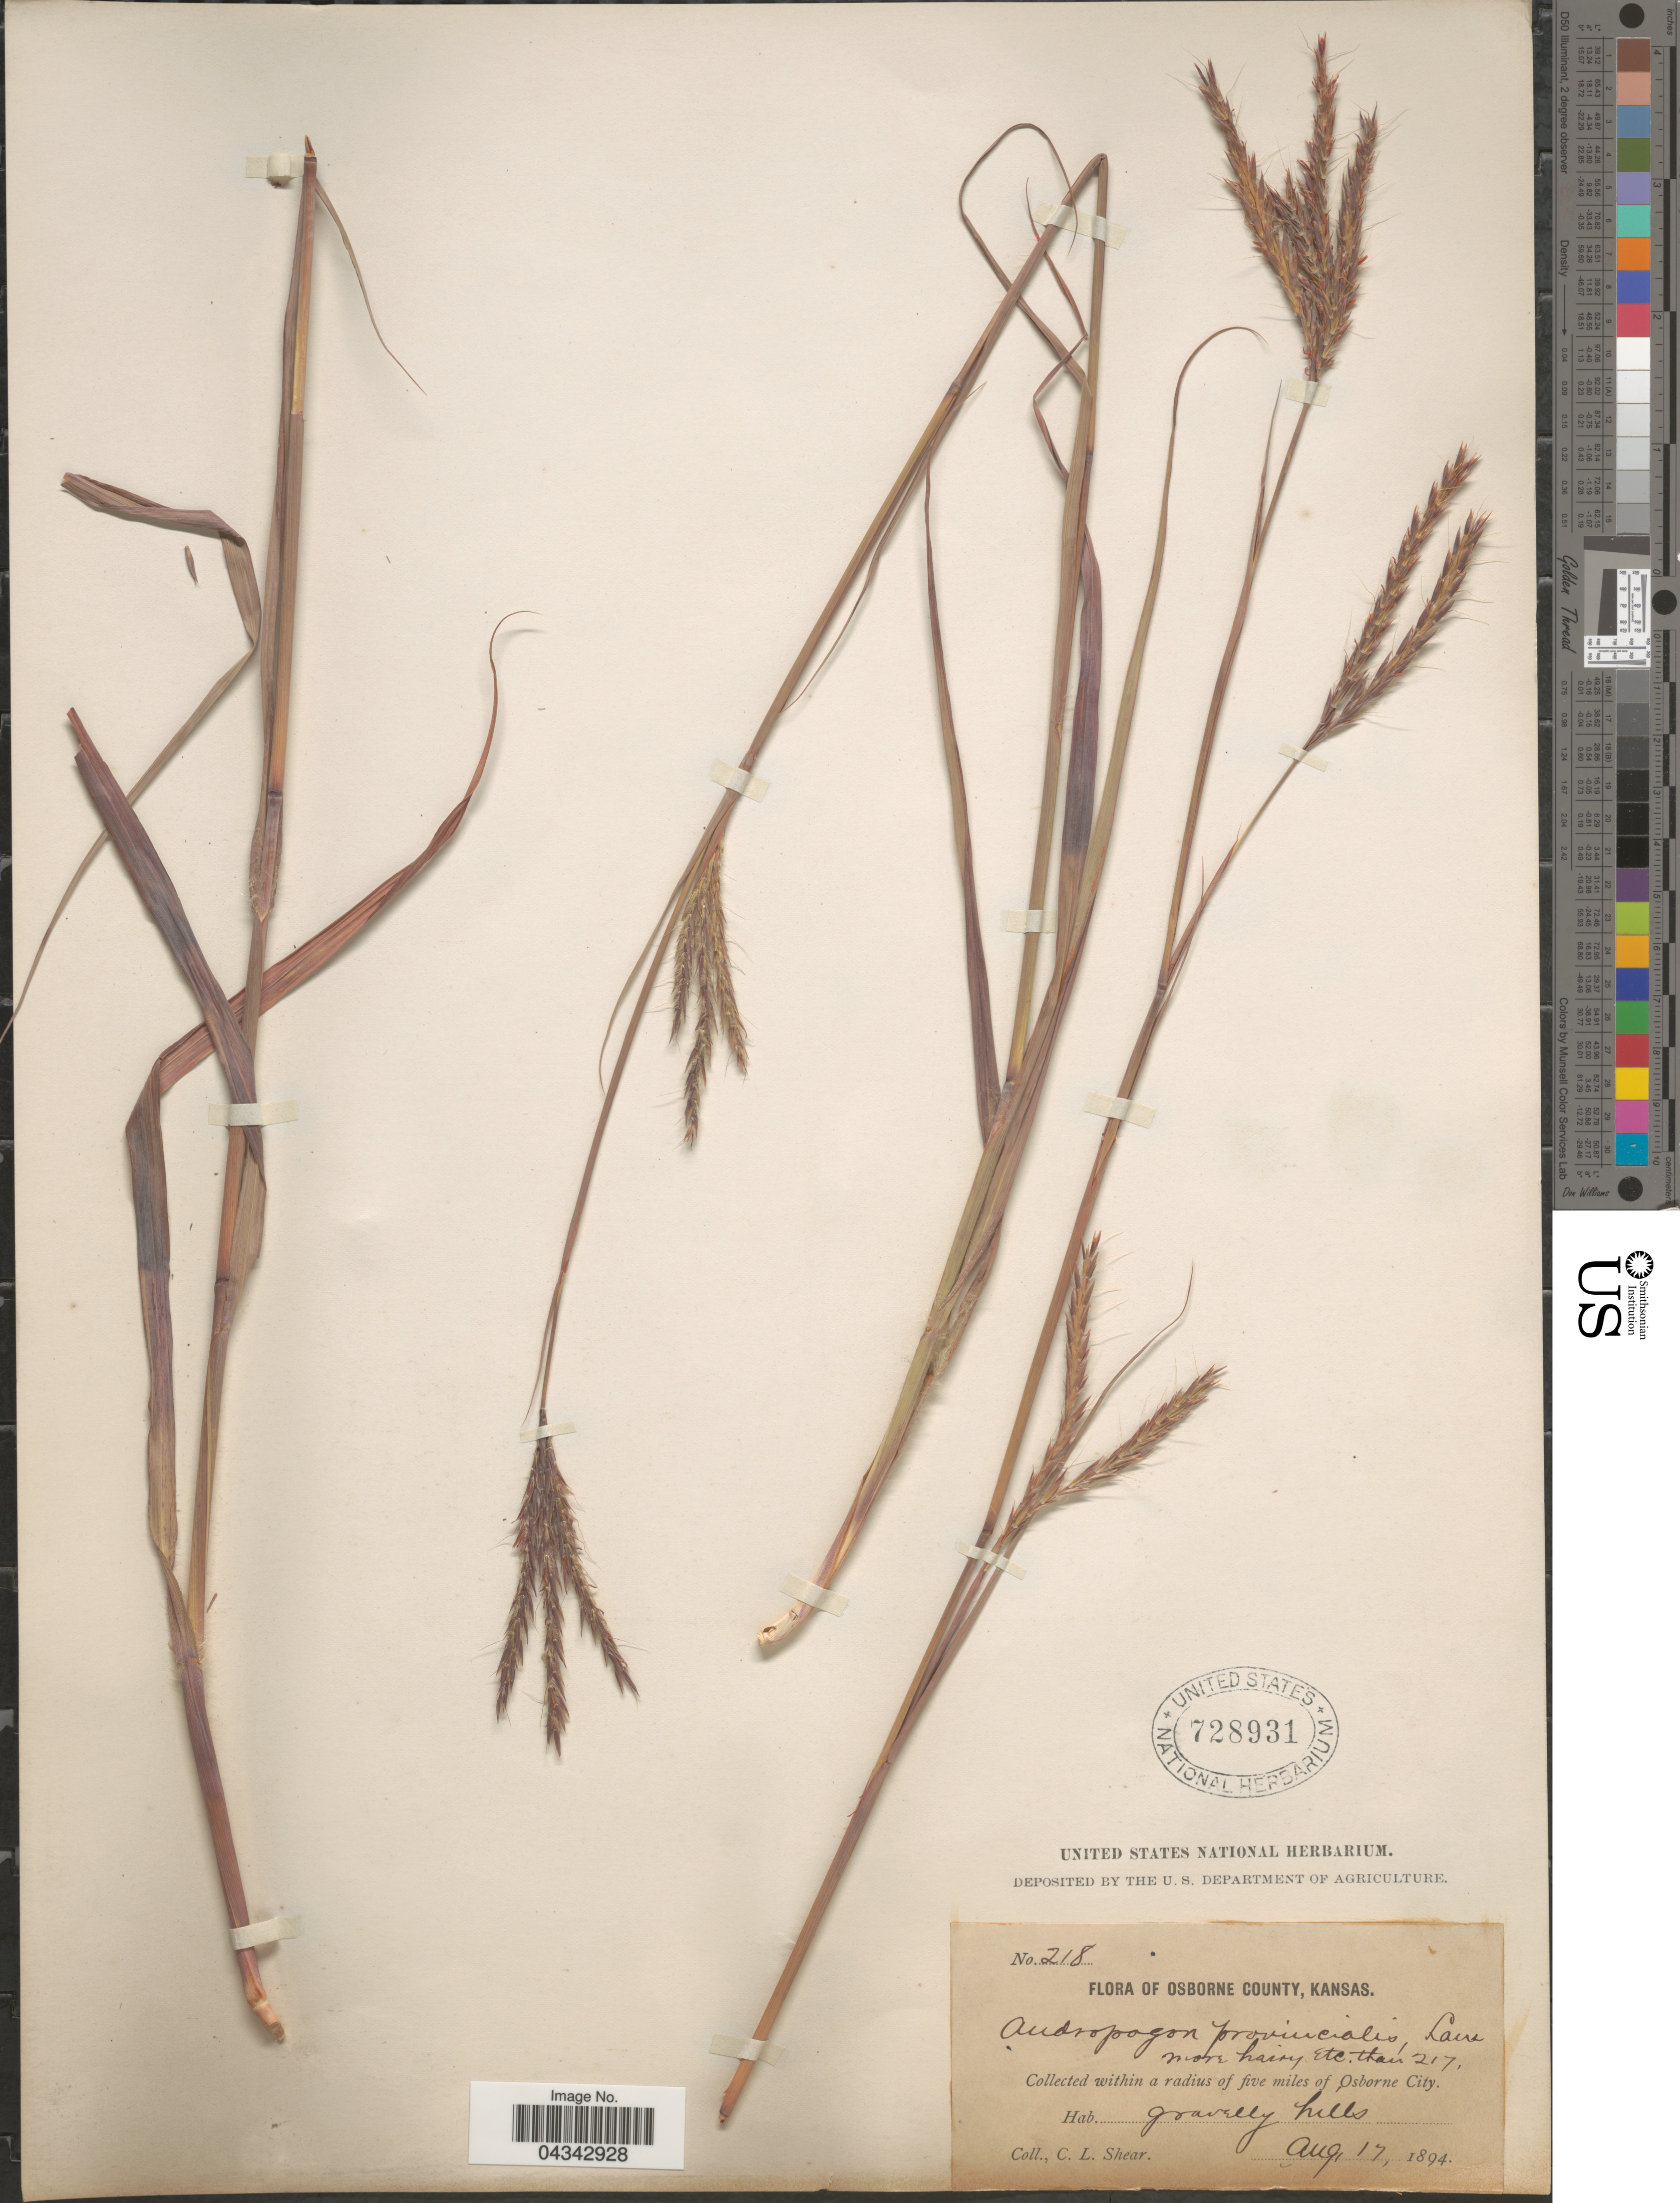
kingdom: Plantae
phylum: Tracheophyta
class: Liliopsida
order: Poales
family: Poaceae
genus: Andropogon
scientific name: Andropogon gerardii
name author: Vitman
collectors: C. L. Shear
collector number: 218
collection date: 1894-08-17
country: United States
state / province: Kansas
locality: Osborne County. Within a radius of five miles of Osborne City.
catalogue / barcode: US 728931